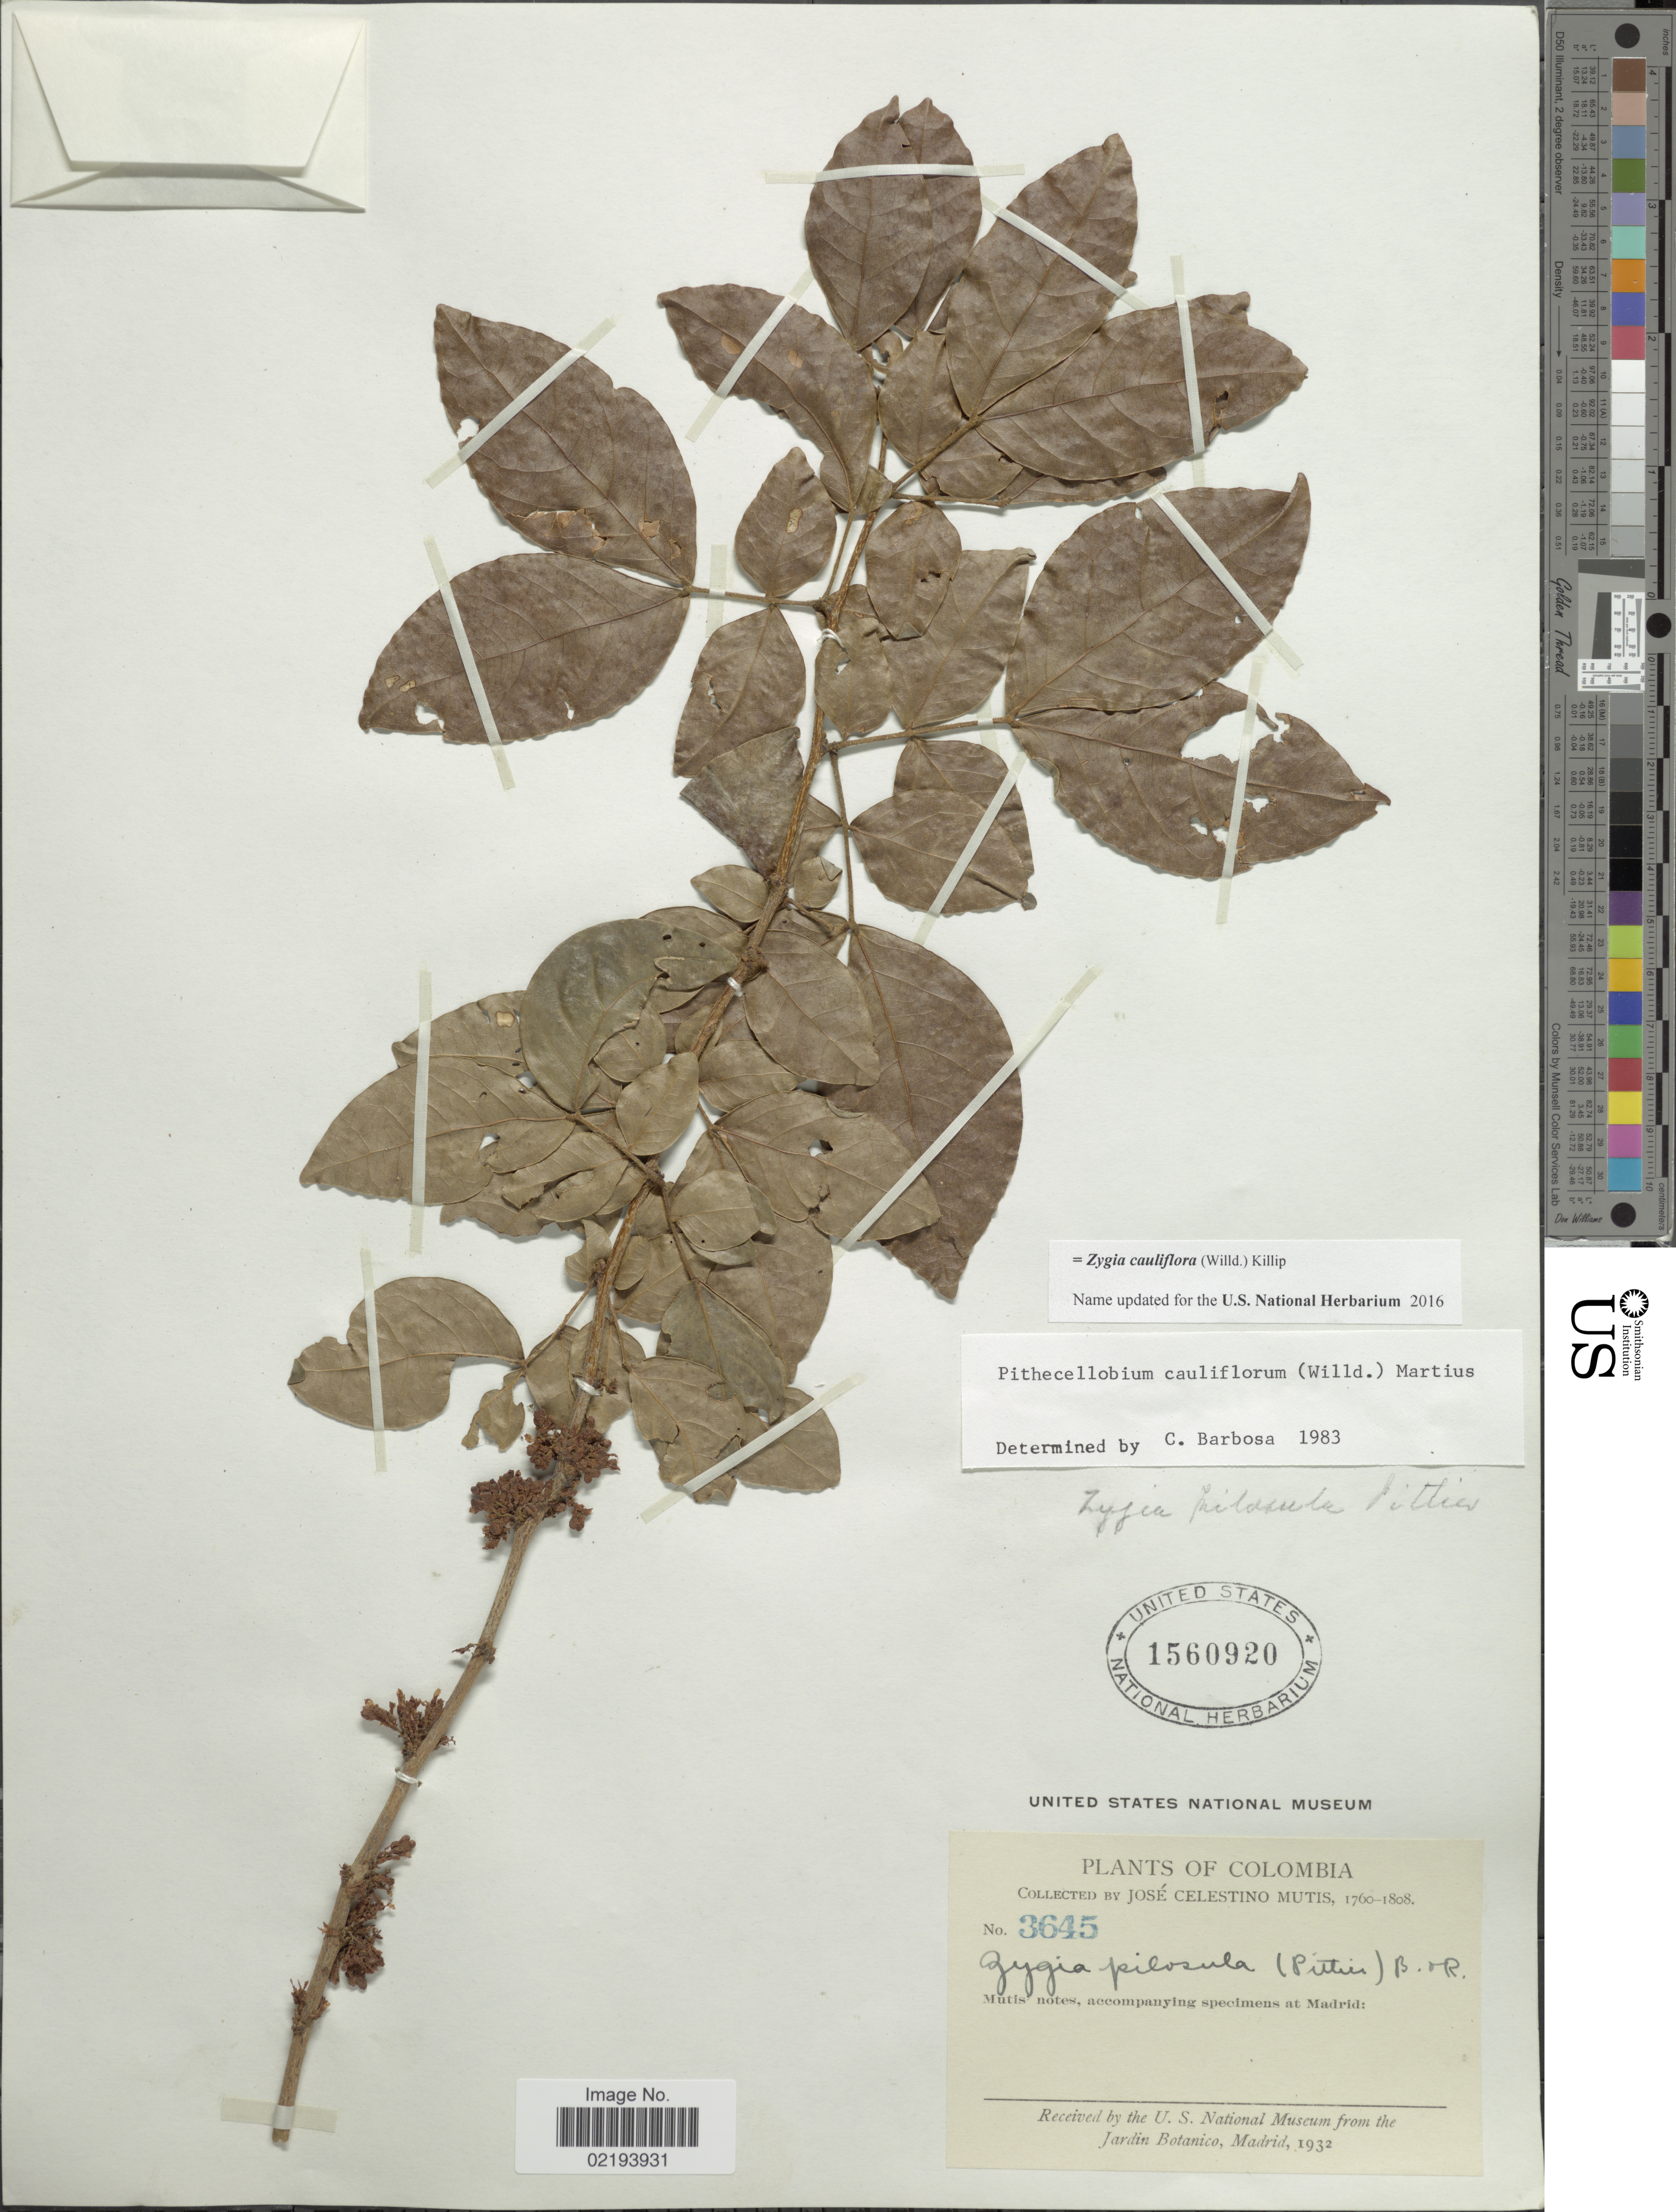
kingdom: Plantae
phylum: Tracheophyta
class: Magnoliopsida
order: Fabales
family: Fabaceae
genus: Zygia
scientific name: Zygia cauliflora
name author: (Willd.) Killip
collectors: J. C. B. Mutis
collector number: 3645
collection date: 1760/1808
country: Colombia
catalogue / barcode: US 1560920